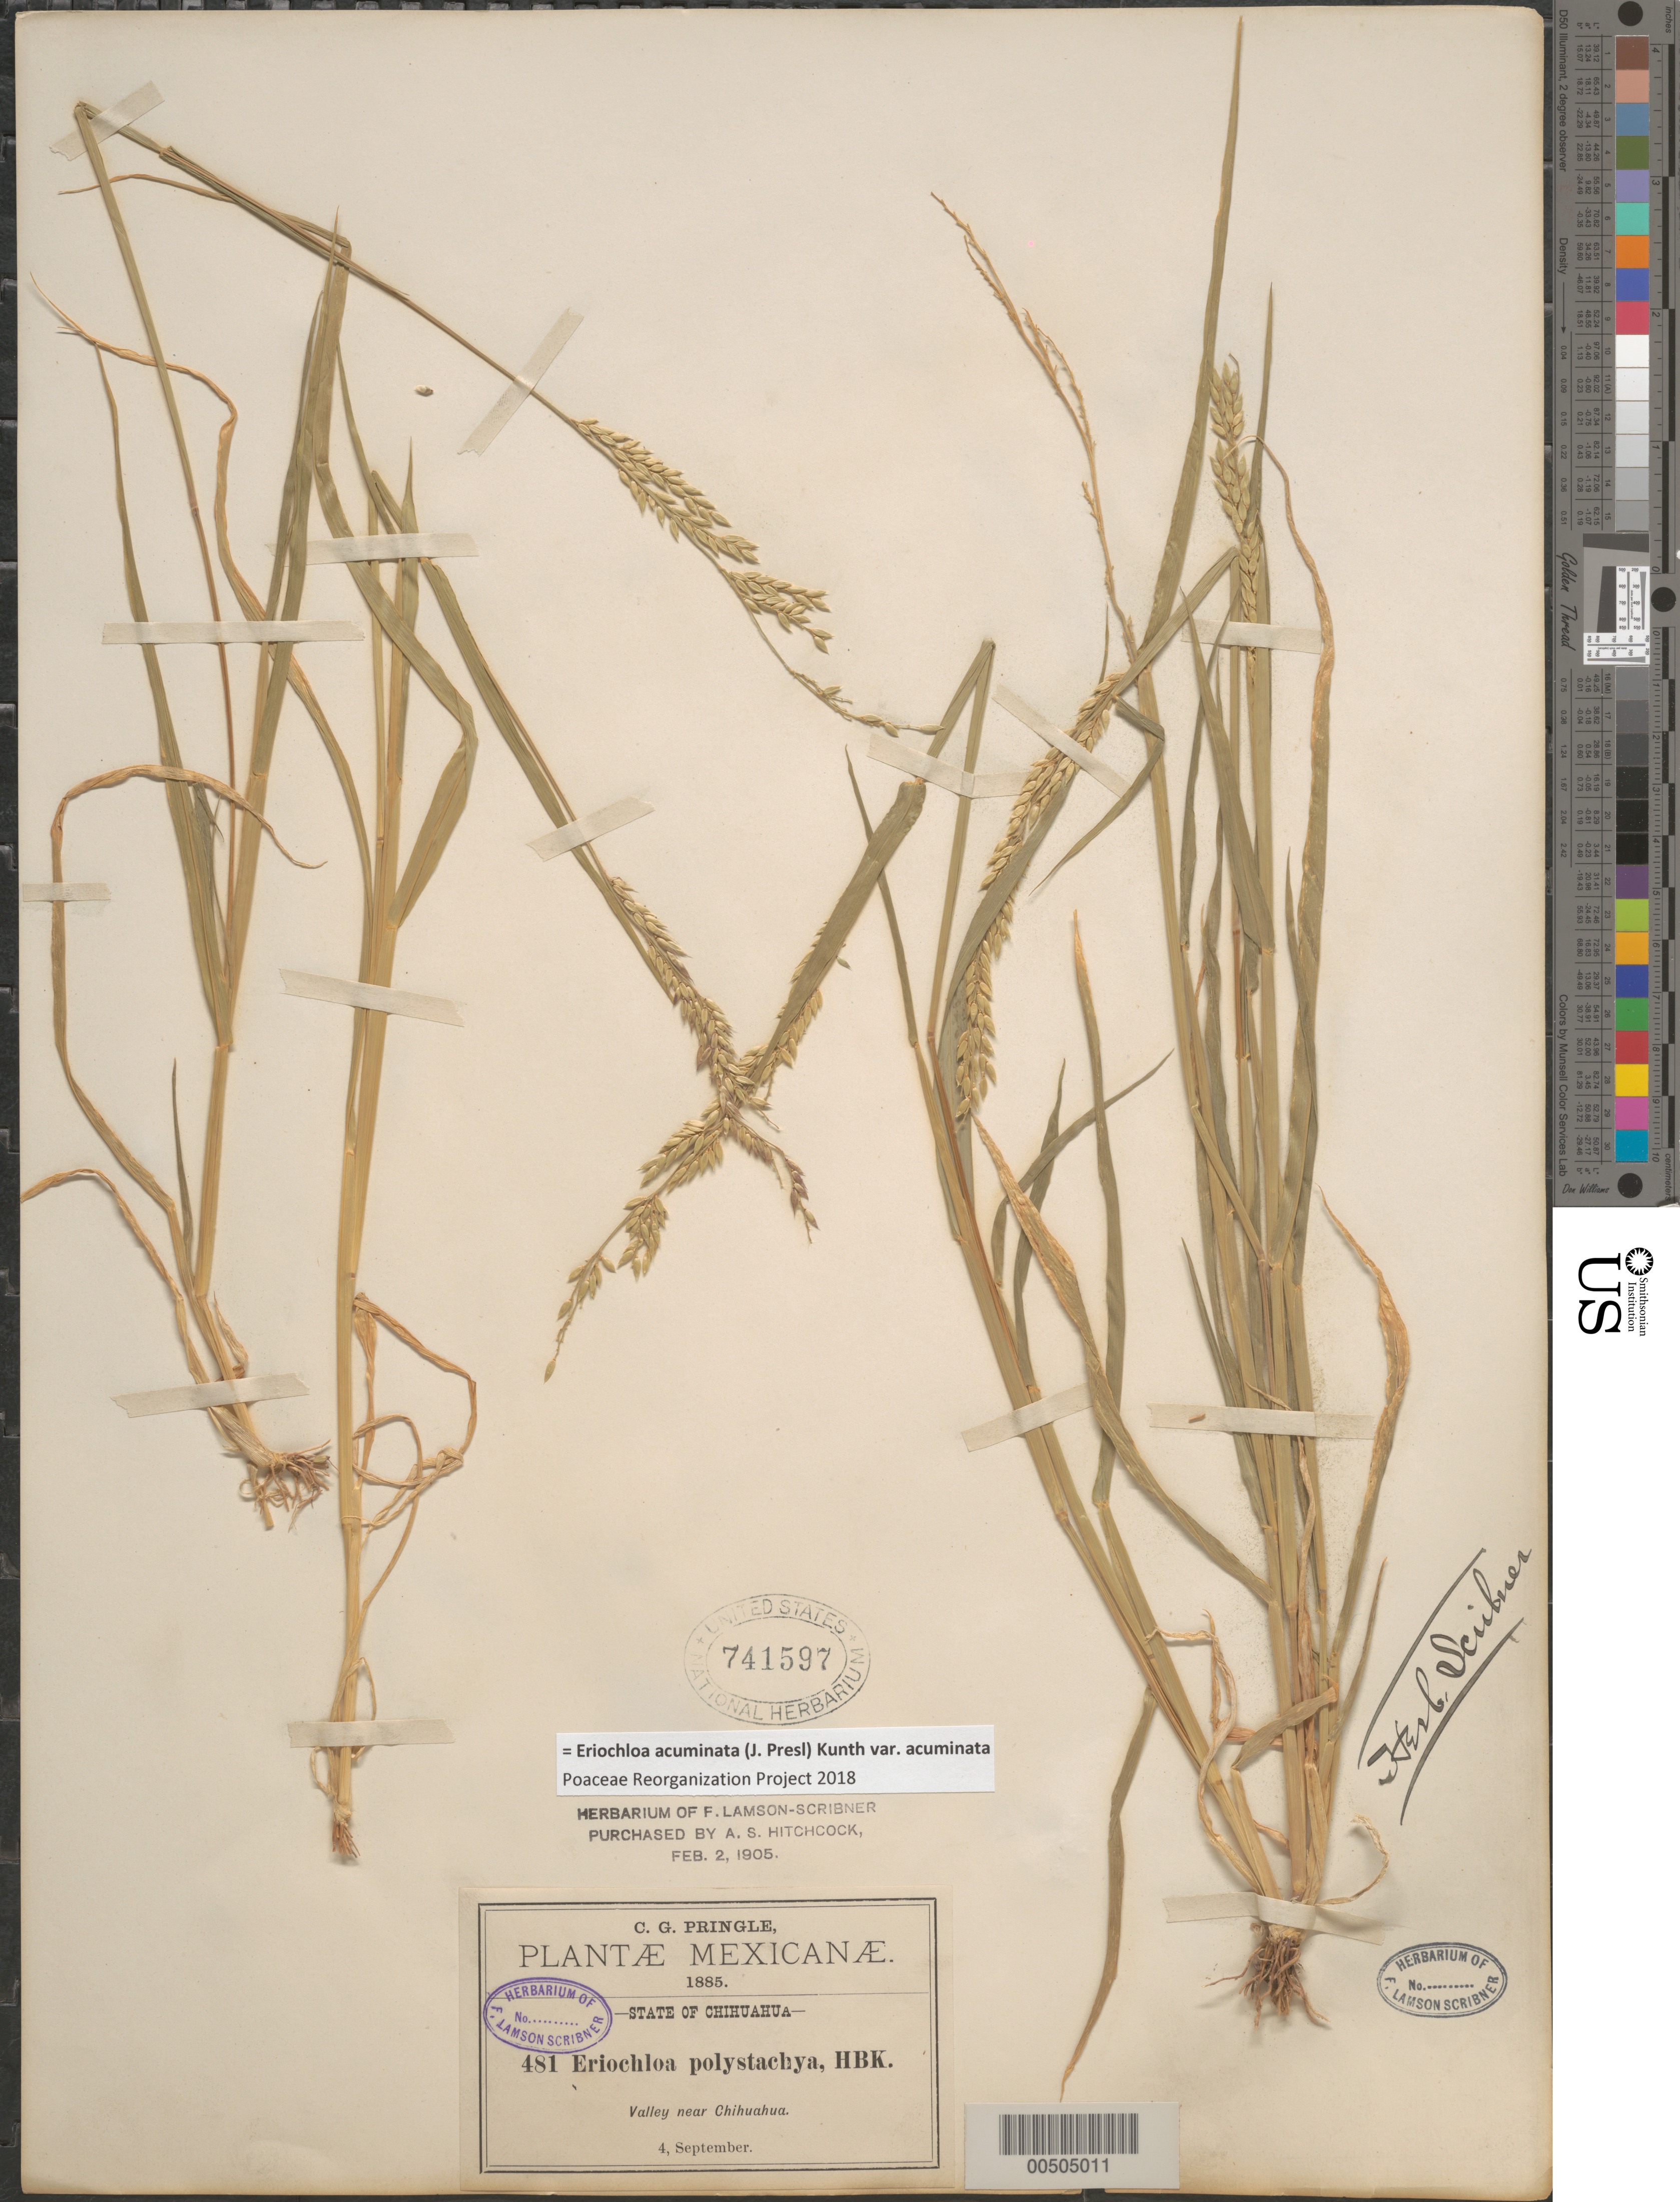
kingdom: Plantae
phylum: Tracheophyta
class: Liliopsida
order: Poales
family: Poaceae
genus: Eriochloa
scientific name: Eriochloa acuminata var. acuminata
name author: (J. Presl) Kunth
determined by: Poaceae Reorganization Project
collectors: C. G. Pringle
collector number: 481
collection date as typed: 4 Sep 1885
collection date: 1885-09-04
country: Mexico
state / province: Chihuahua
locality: Valley near Chihuahua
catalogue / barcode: US 741597